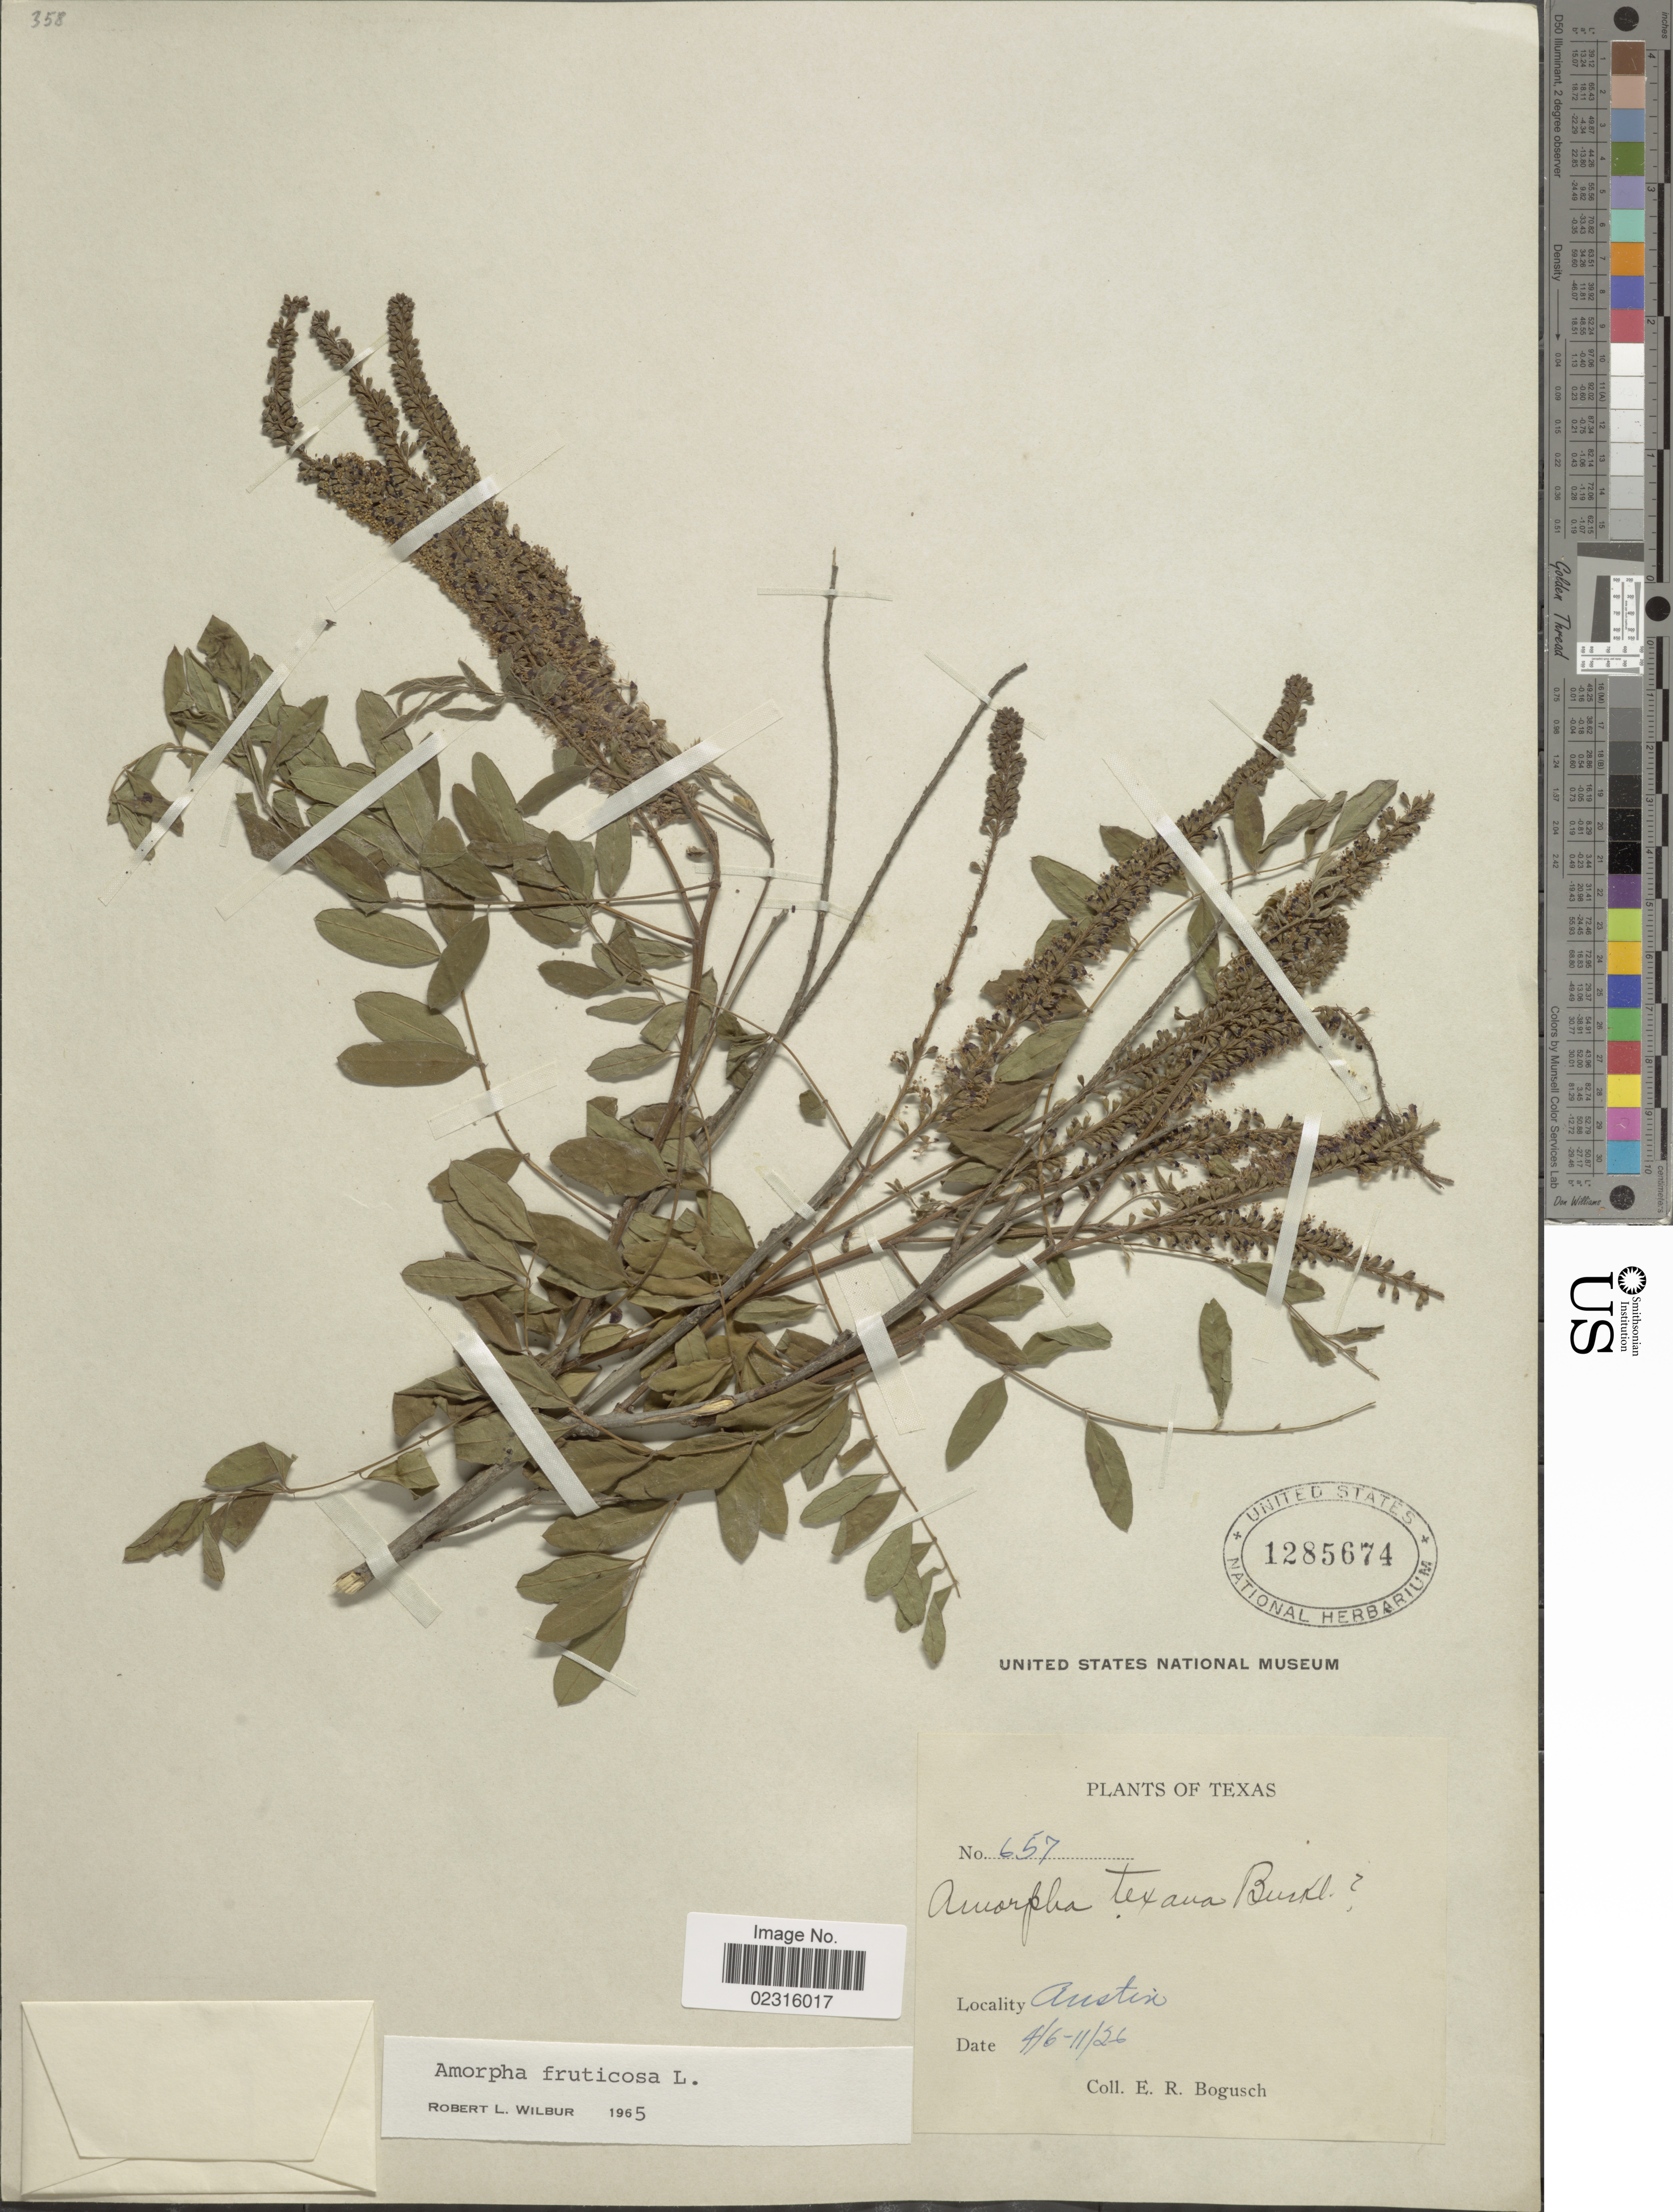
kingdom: Plantae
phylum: Tracheophyta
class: Magnoliopsida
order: Fabales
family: Fabaceae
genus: Amorpha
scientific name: Amorpha fruticosa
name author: L.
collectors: E. Bogusch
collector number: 657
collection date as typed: Transcribed d/m/y: 6/4/26 to 11/4/26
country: United States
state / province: Texas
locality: Austin.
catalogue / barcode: US 1285674